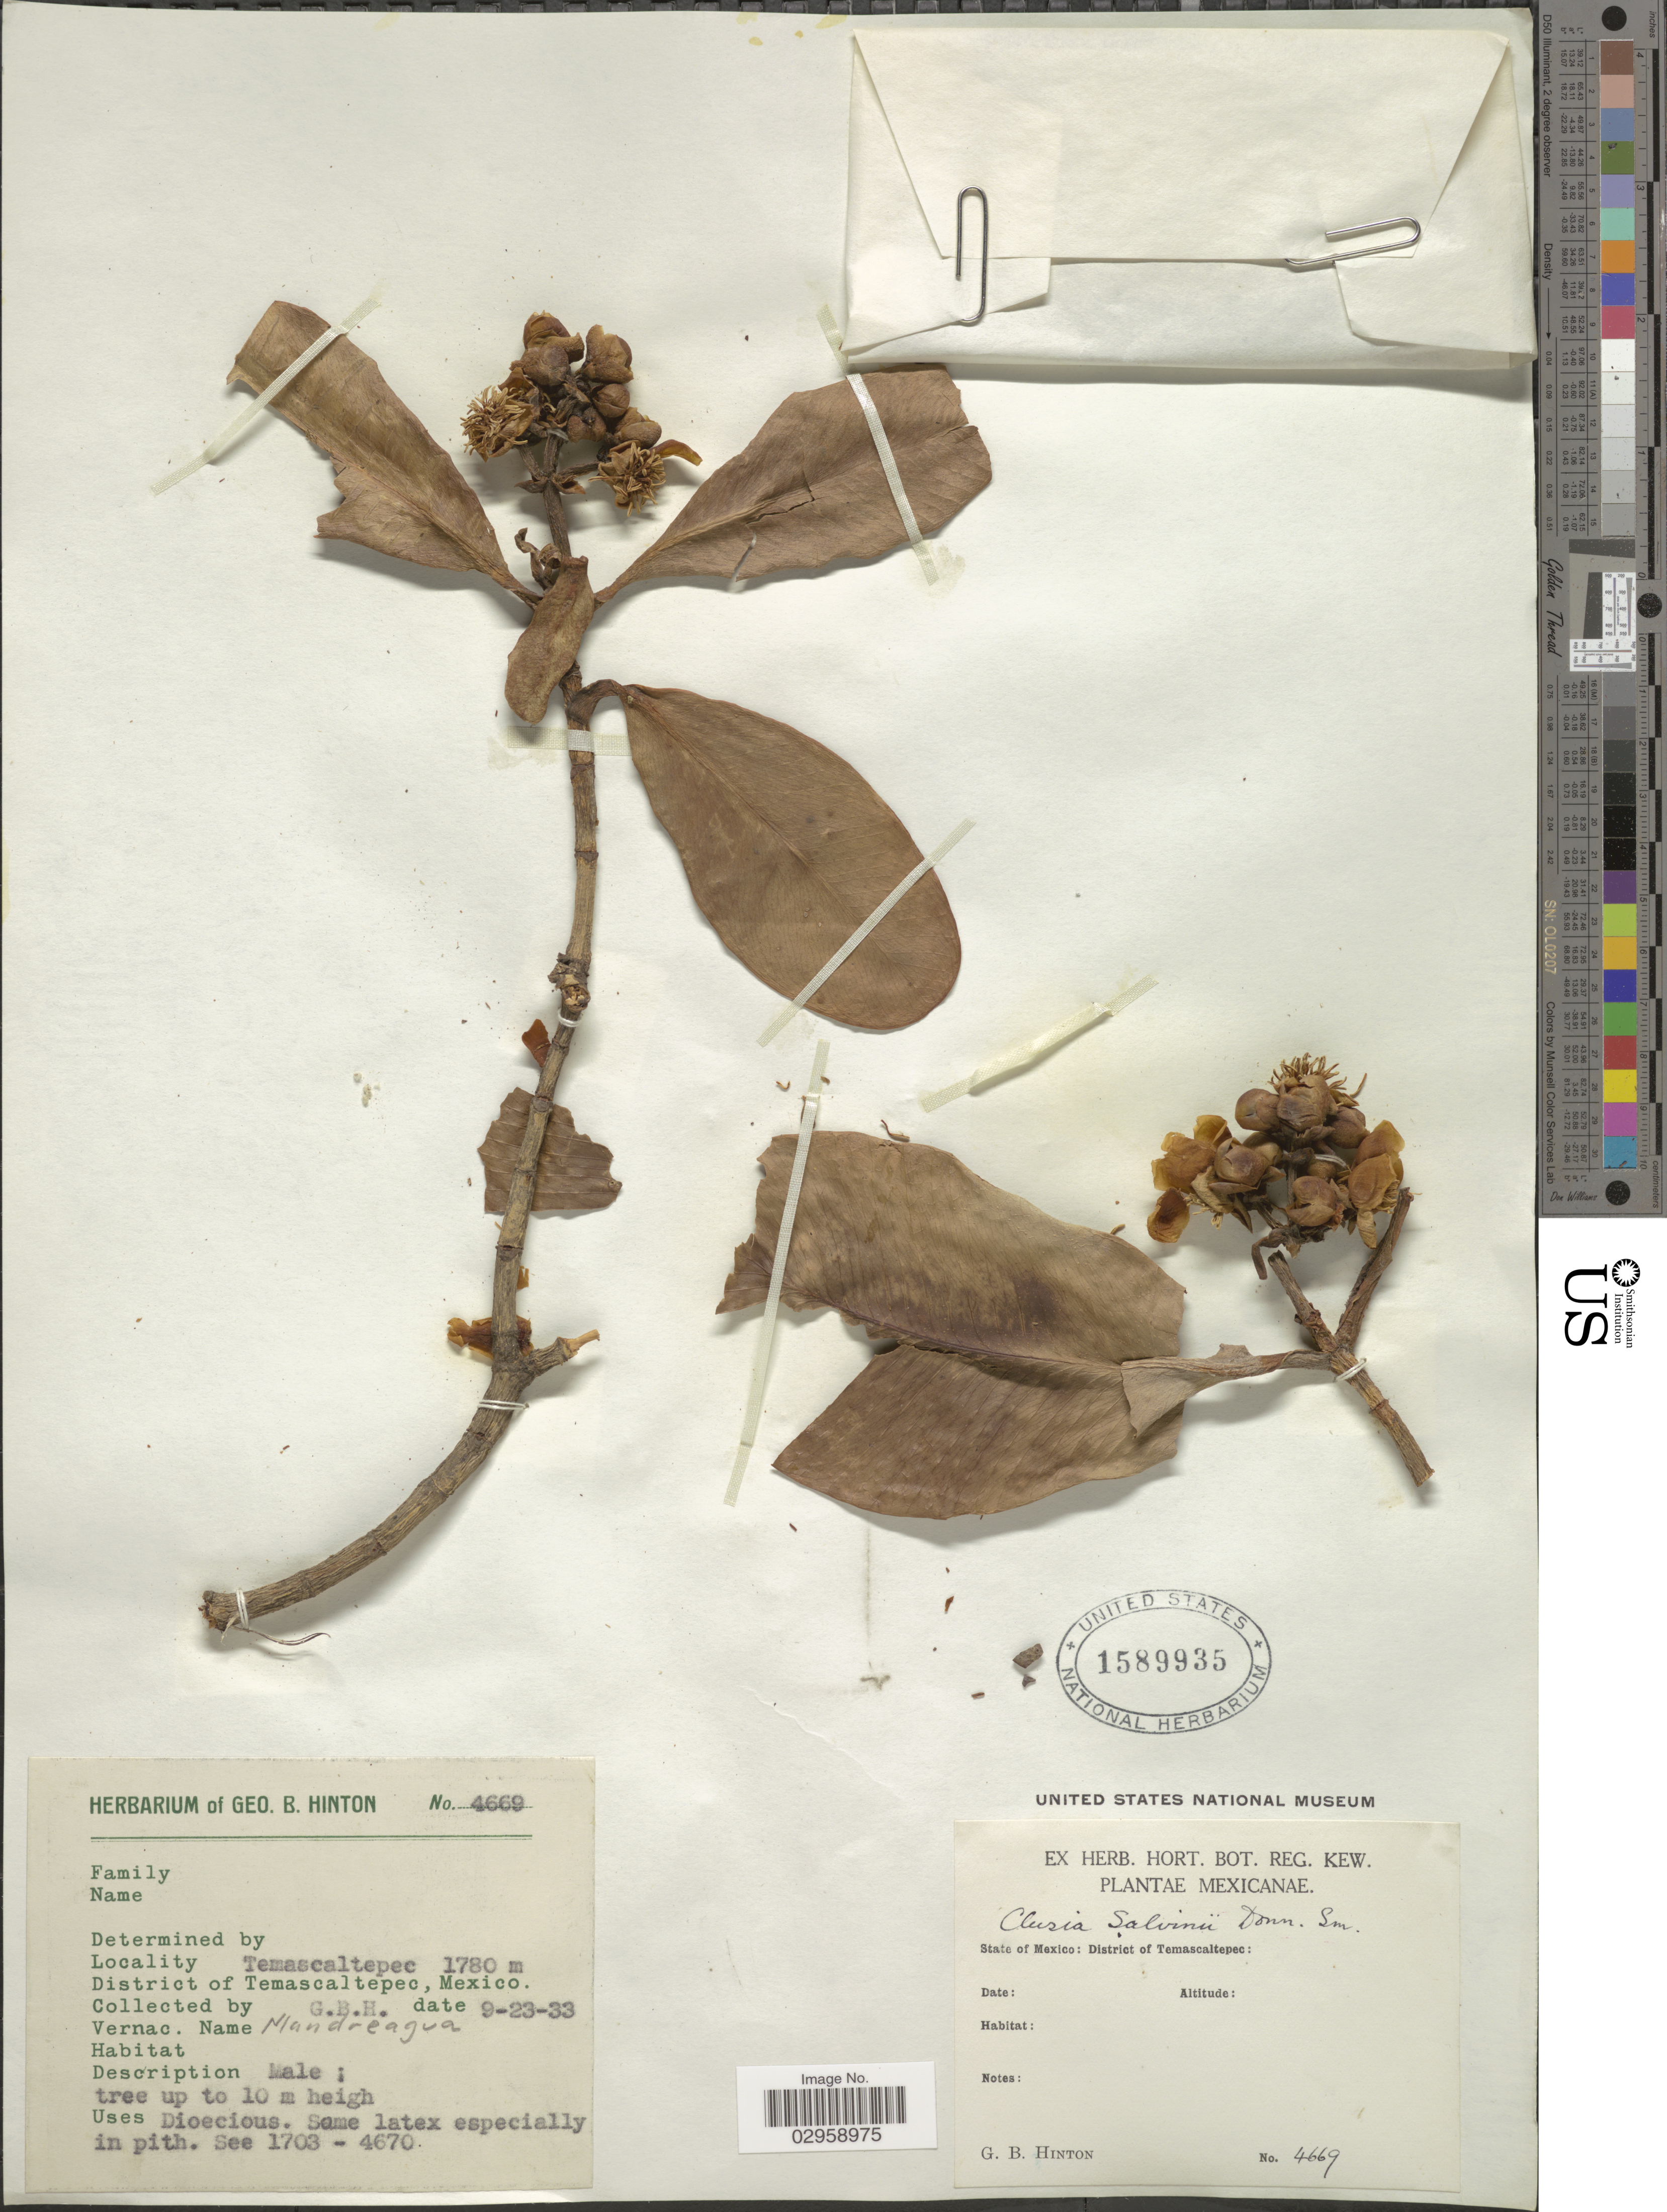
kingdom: Plantae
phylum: Tracheophyta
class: Magnoliopsida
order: Malpighiales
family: Clusiaceae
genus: Clusia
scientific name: Clusia salvinii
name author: Donn. Sm.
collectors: G. B. Hinton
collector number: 4669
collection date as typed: Transcribed d/m/y: 23/9/33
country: Mexico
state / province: México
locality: District of Temascaltepec. Temascaltepec.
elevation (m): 1780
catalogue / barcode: US 1589935